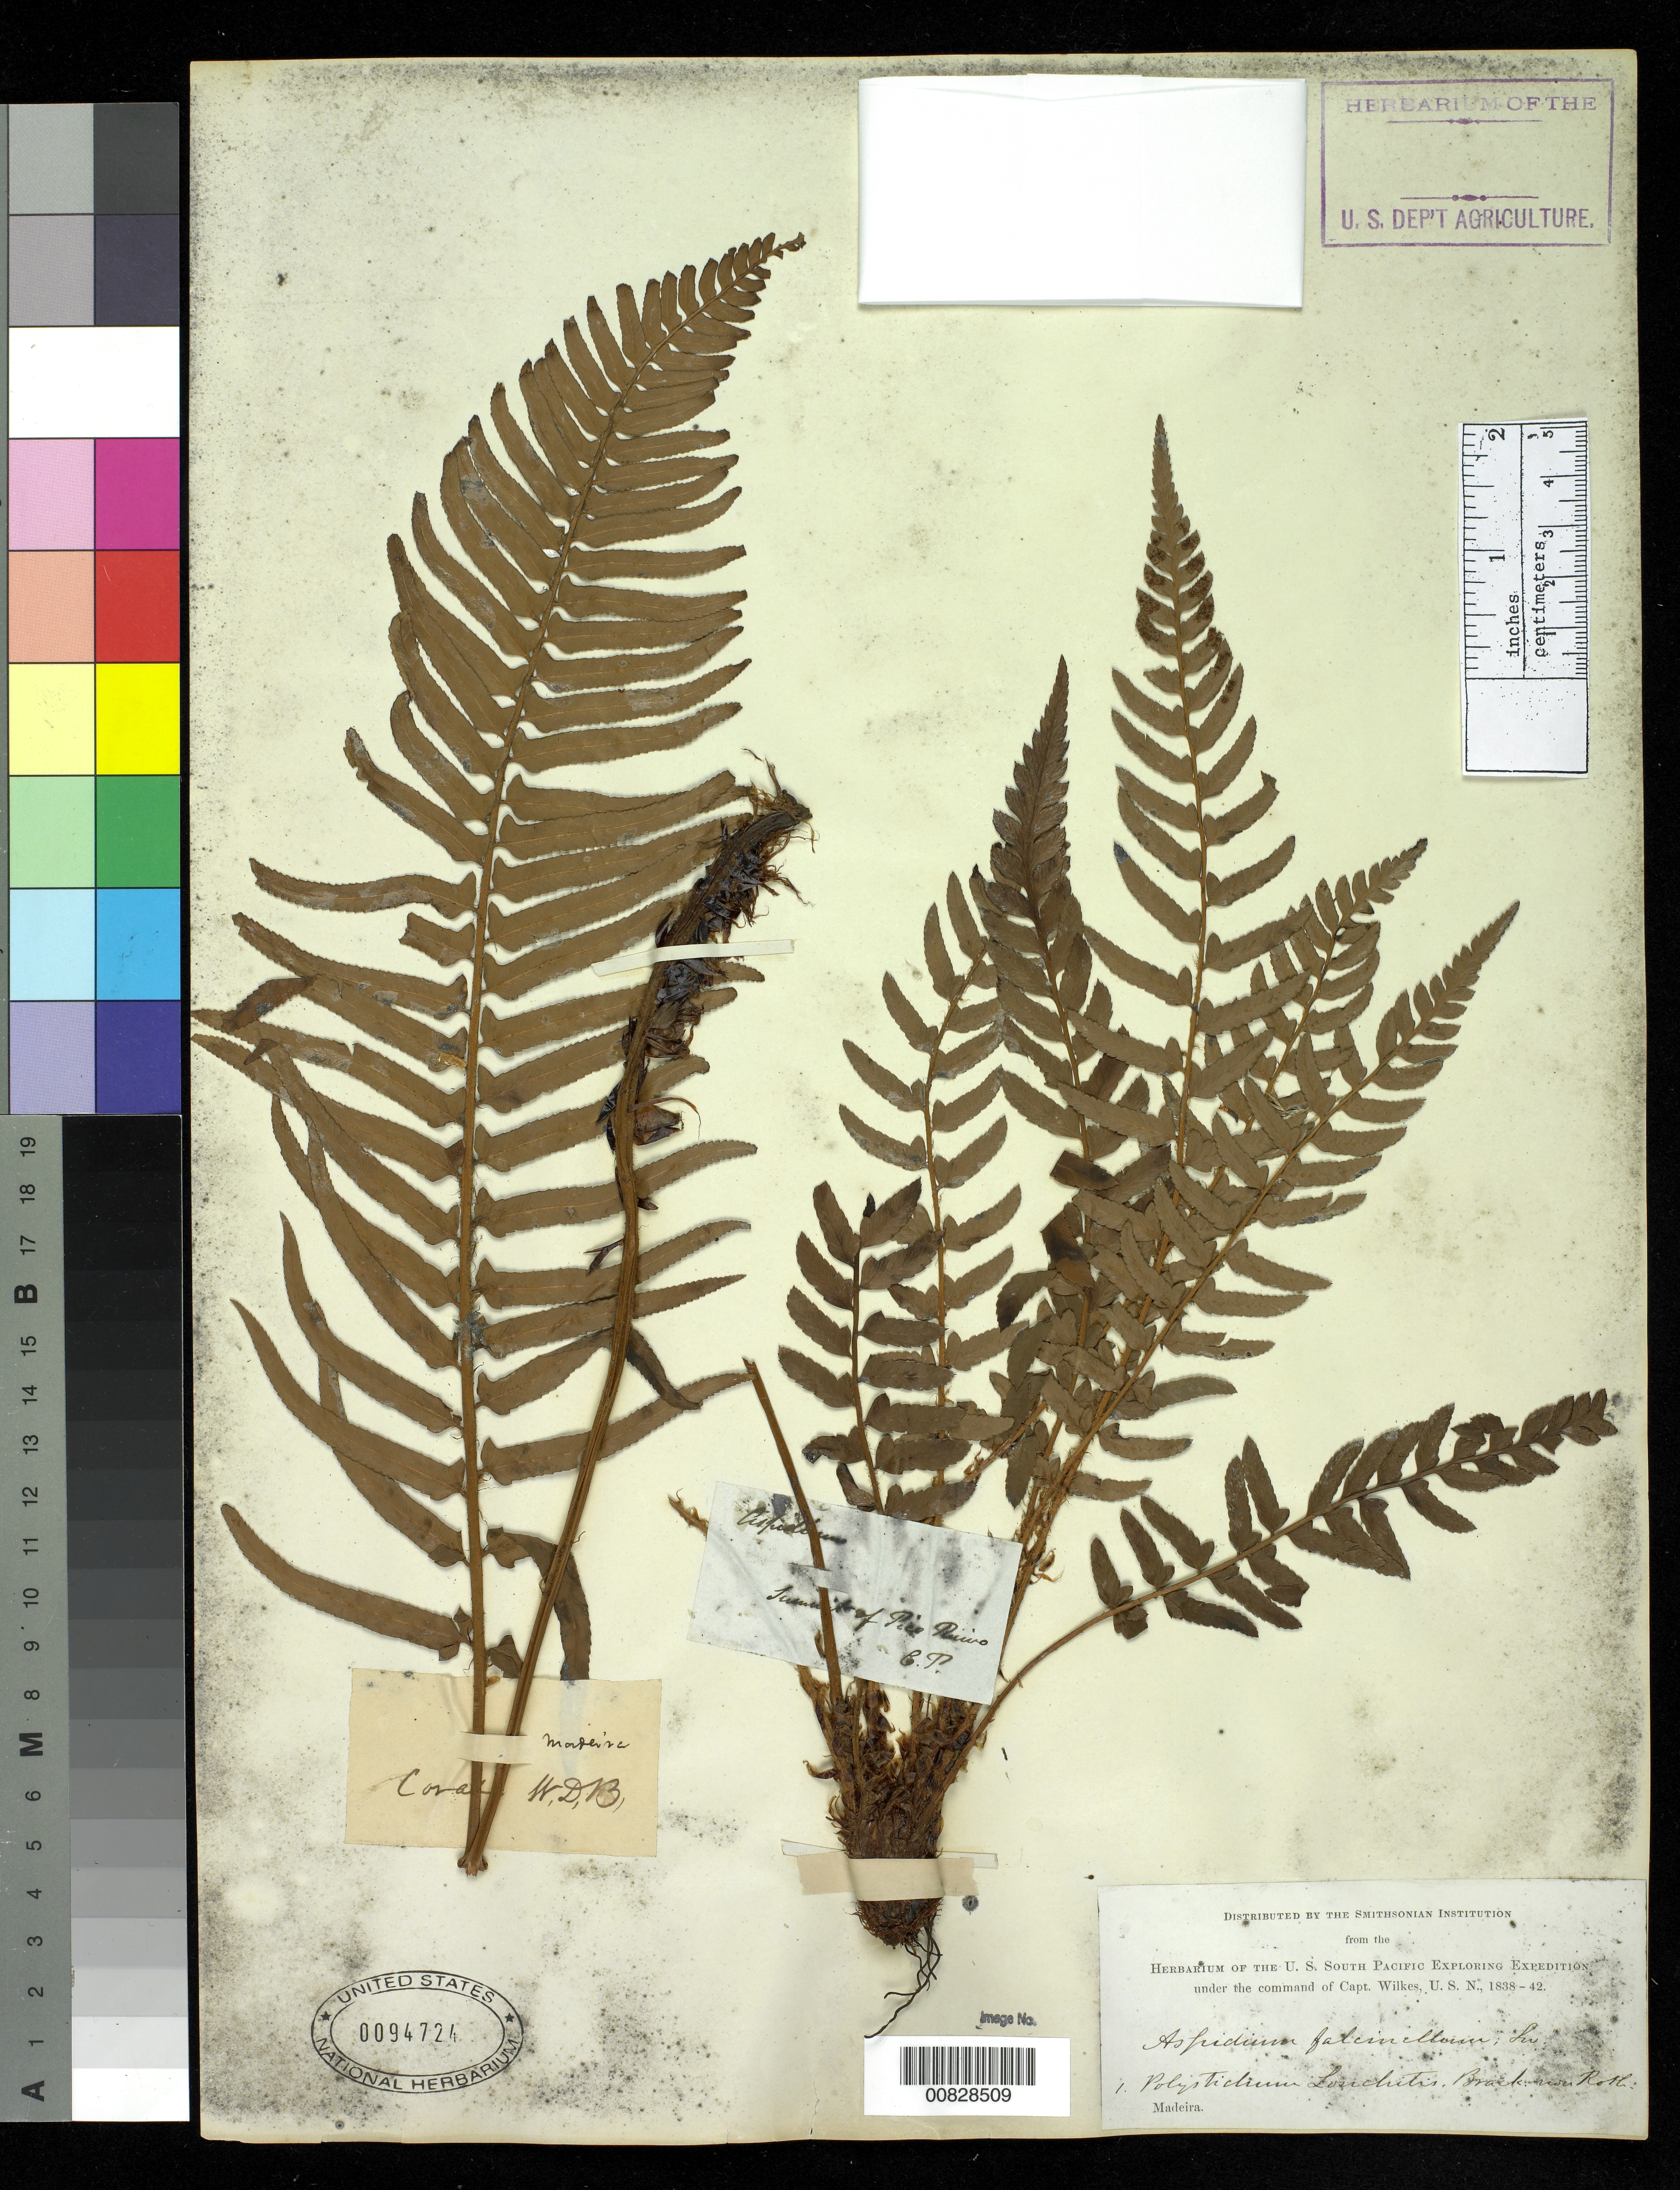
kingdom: Plantae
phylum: Tracheophyta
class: Polypodiopsida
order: Polypodiales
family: Dryopteridaceae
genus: Polystichum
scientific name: Polystichum falcinellum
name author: C. Presl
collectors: Wilkes Explor. Exped.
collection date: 1838/1842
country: Portugal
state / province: Madeira (Aut. Reg.)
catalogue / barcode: US 94724